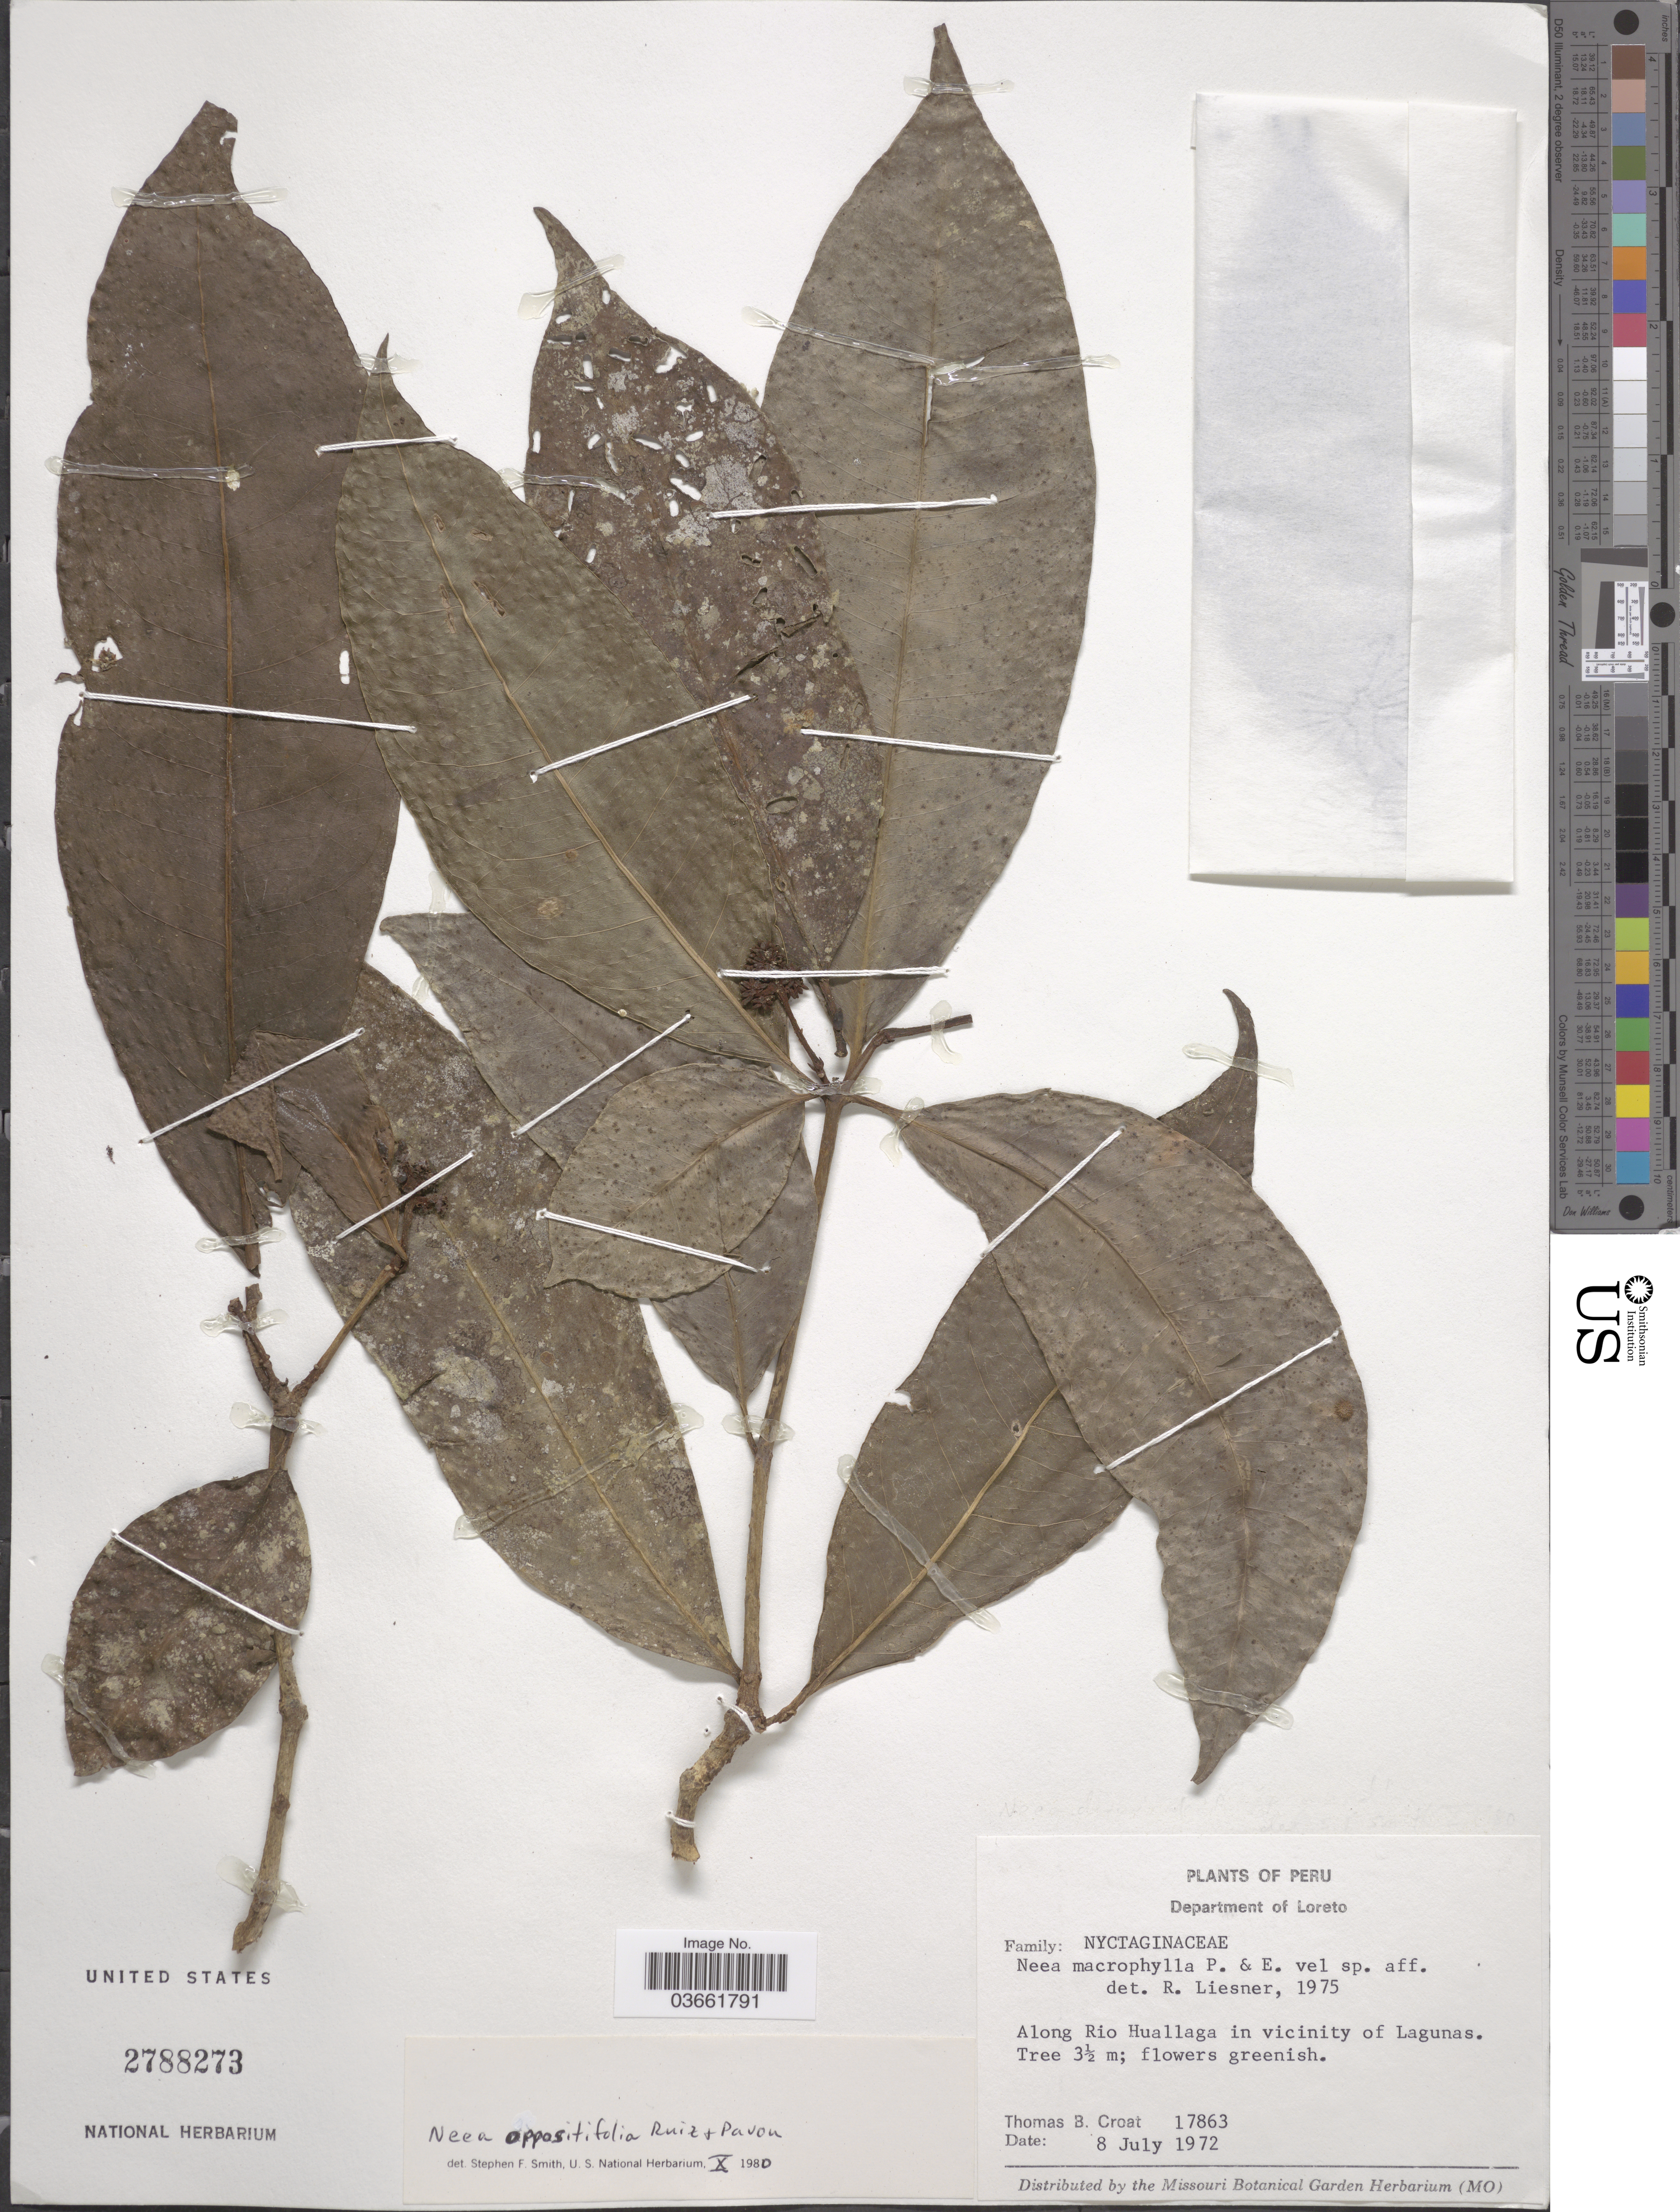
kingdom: Plantae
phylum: Tracheophyta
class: Magnoliopsida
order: Caryophyllales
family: Nyctaginaceae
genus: Neea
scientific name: Neea oppositifolia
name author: Ruiz & Pav.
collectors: T. B. Croat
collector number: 17863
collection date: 1972-07-08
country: Peru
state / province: Loreto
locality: Department of Loreto. Along Rio Huallaga in vicinity of Lagunas.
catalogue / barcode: US 2788273